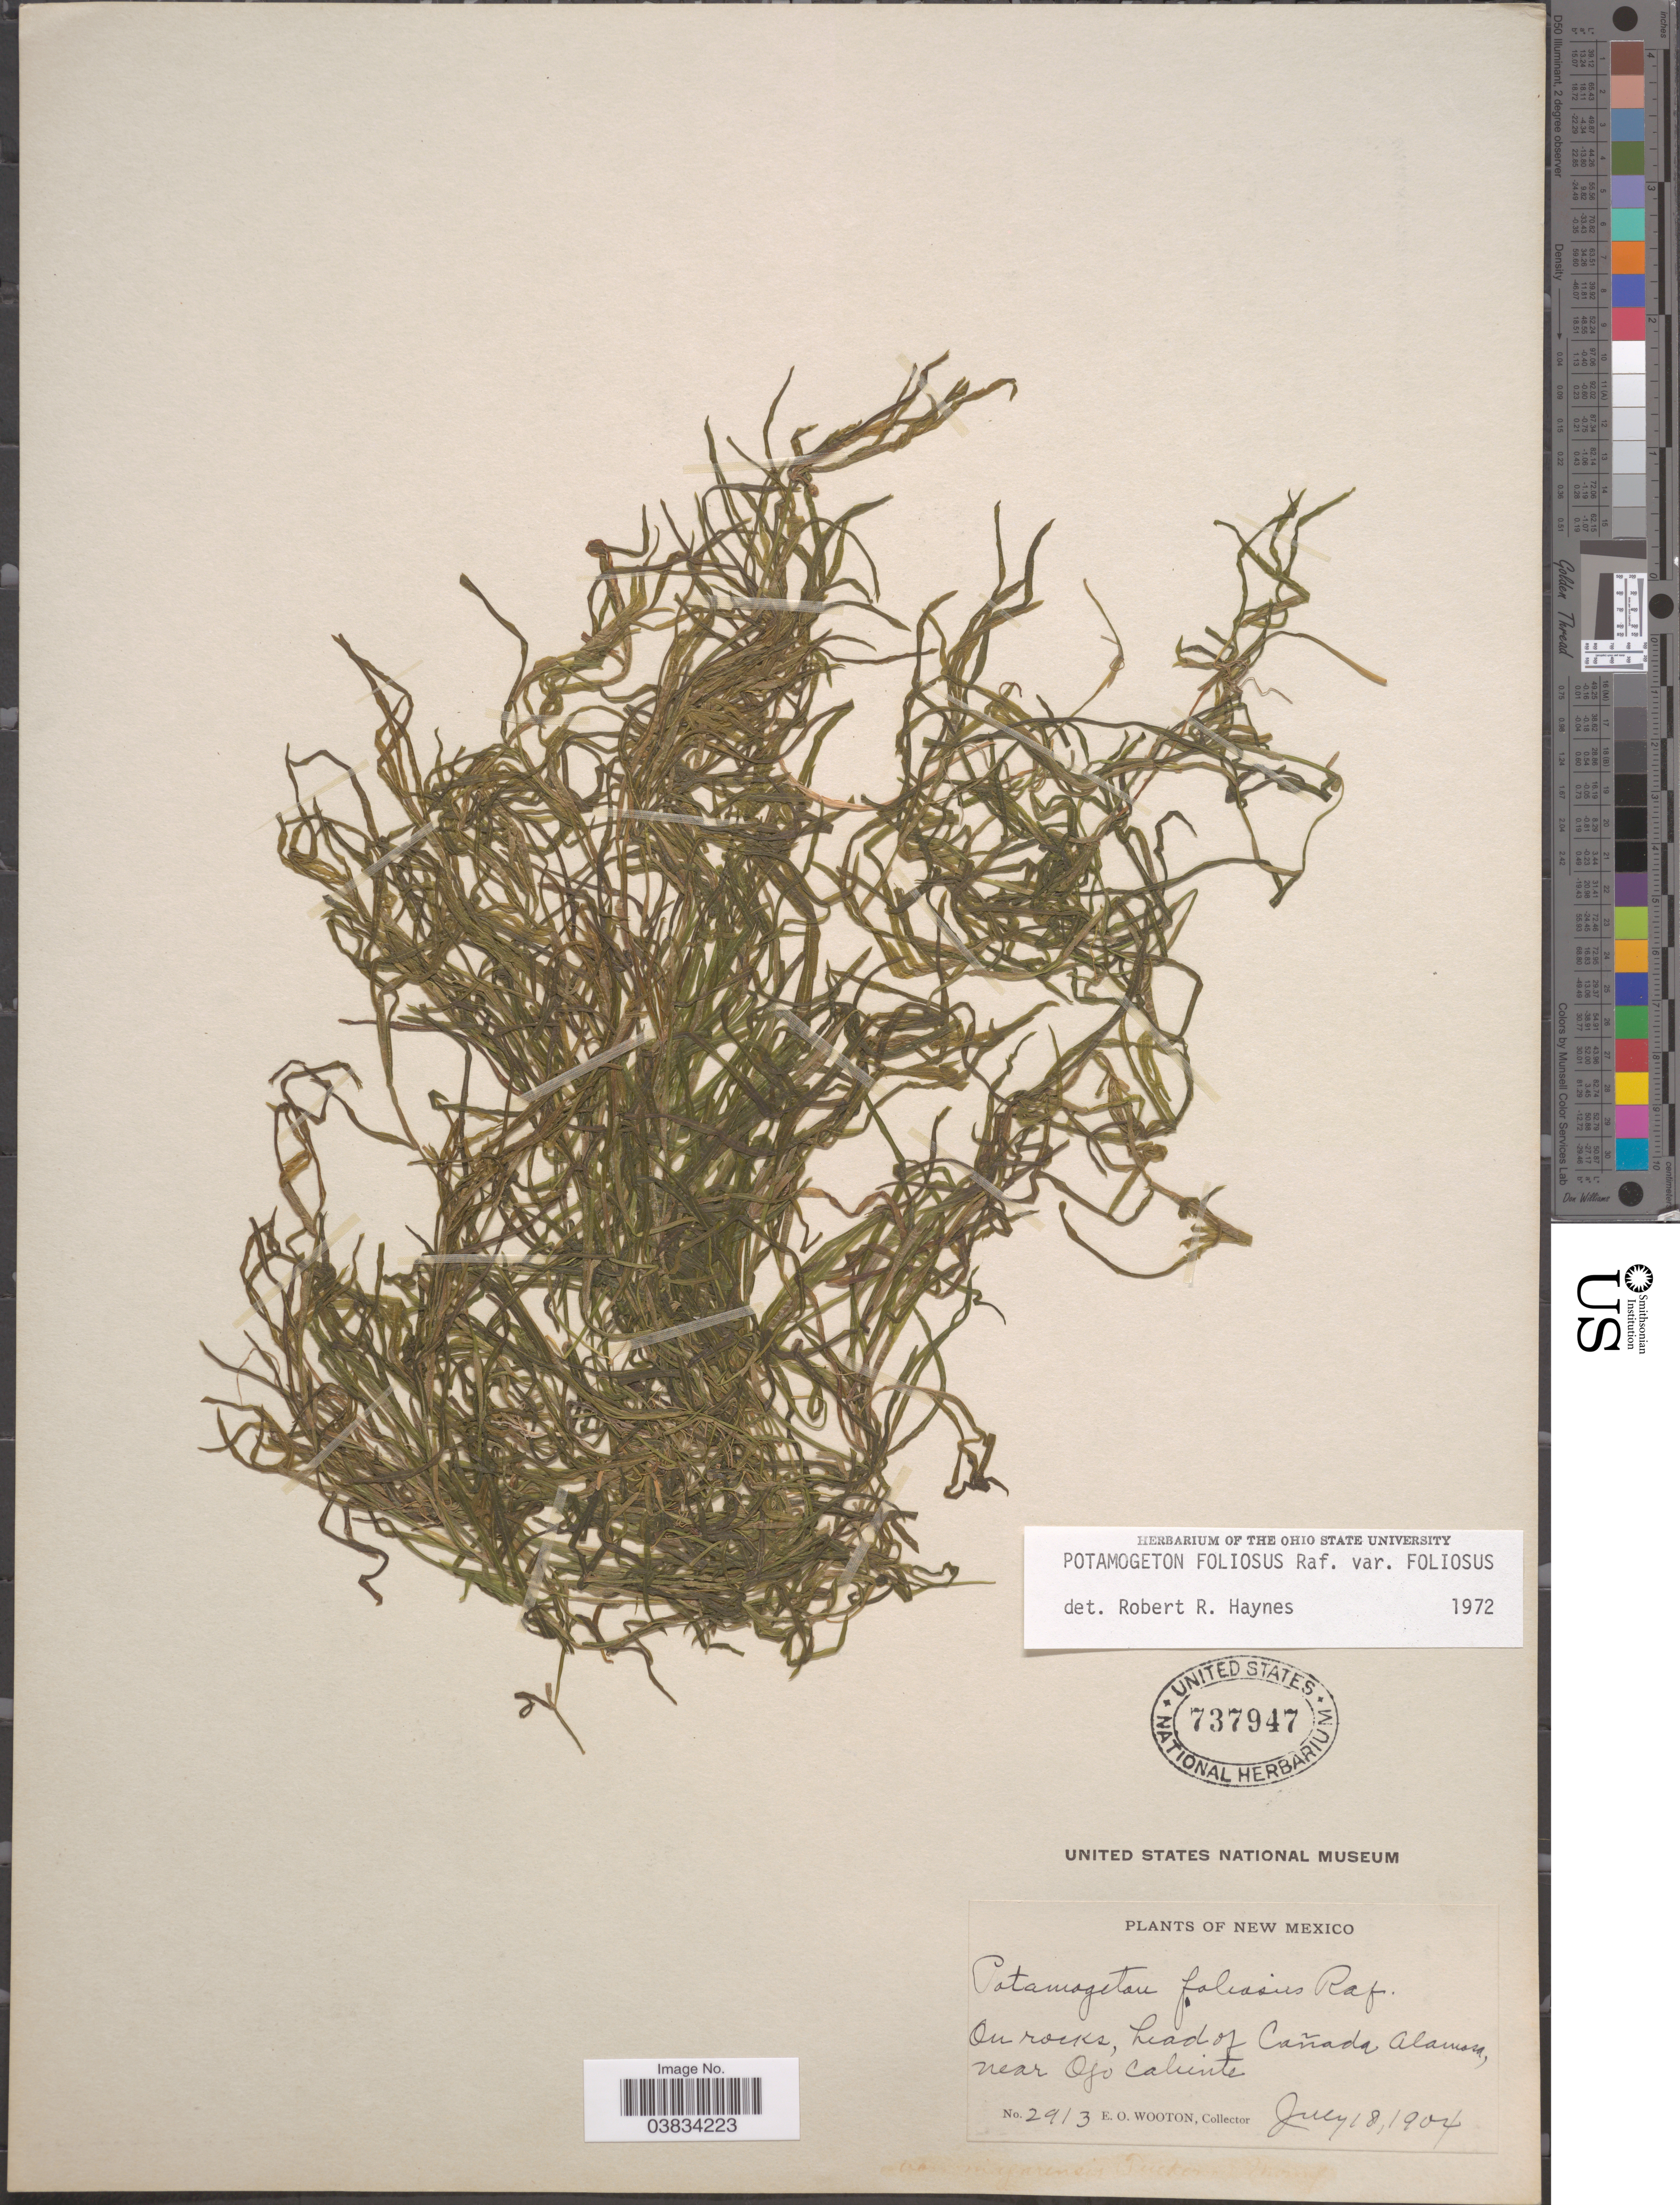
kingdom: Plantae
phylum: Tracheophyta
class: Liliopsida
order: Alismatales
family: Potamogetonaceae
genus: Potamogeton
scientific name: Potamogeton foliosus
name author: Raf.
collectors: E. O. Wooton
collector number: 2913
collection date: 1904-07-18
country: United States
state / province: New Mexico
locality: On rocks, head of Cañada Alamosa, near Ojo Caliente.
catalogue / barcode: US 737947